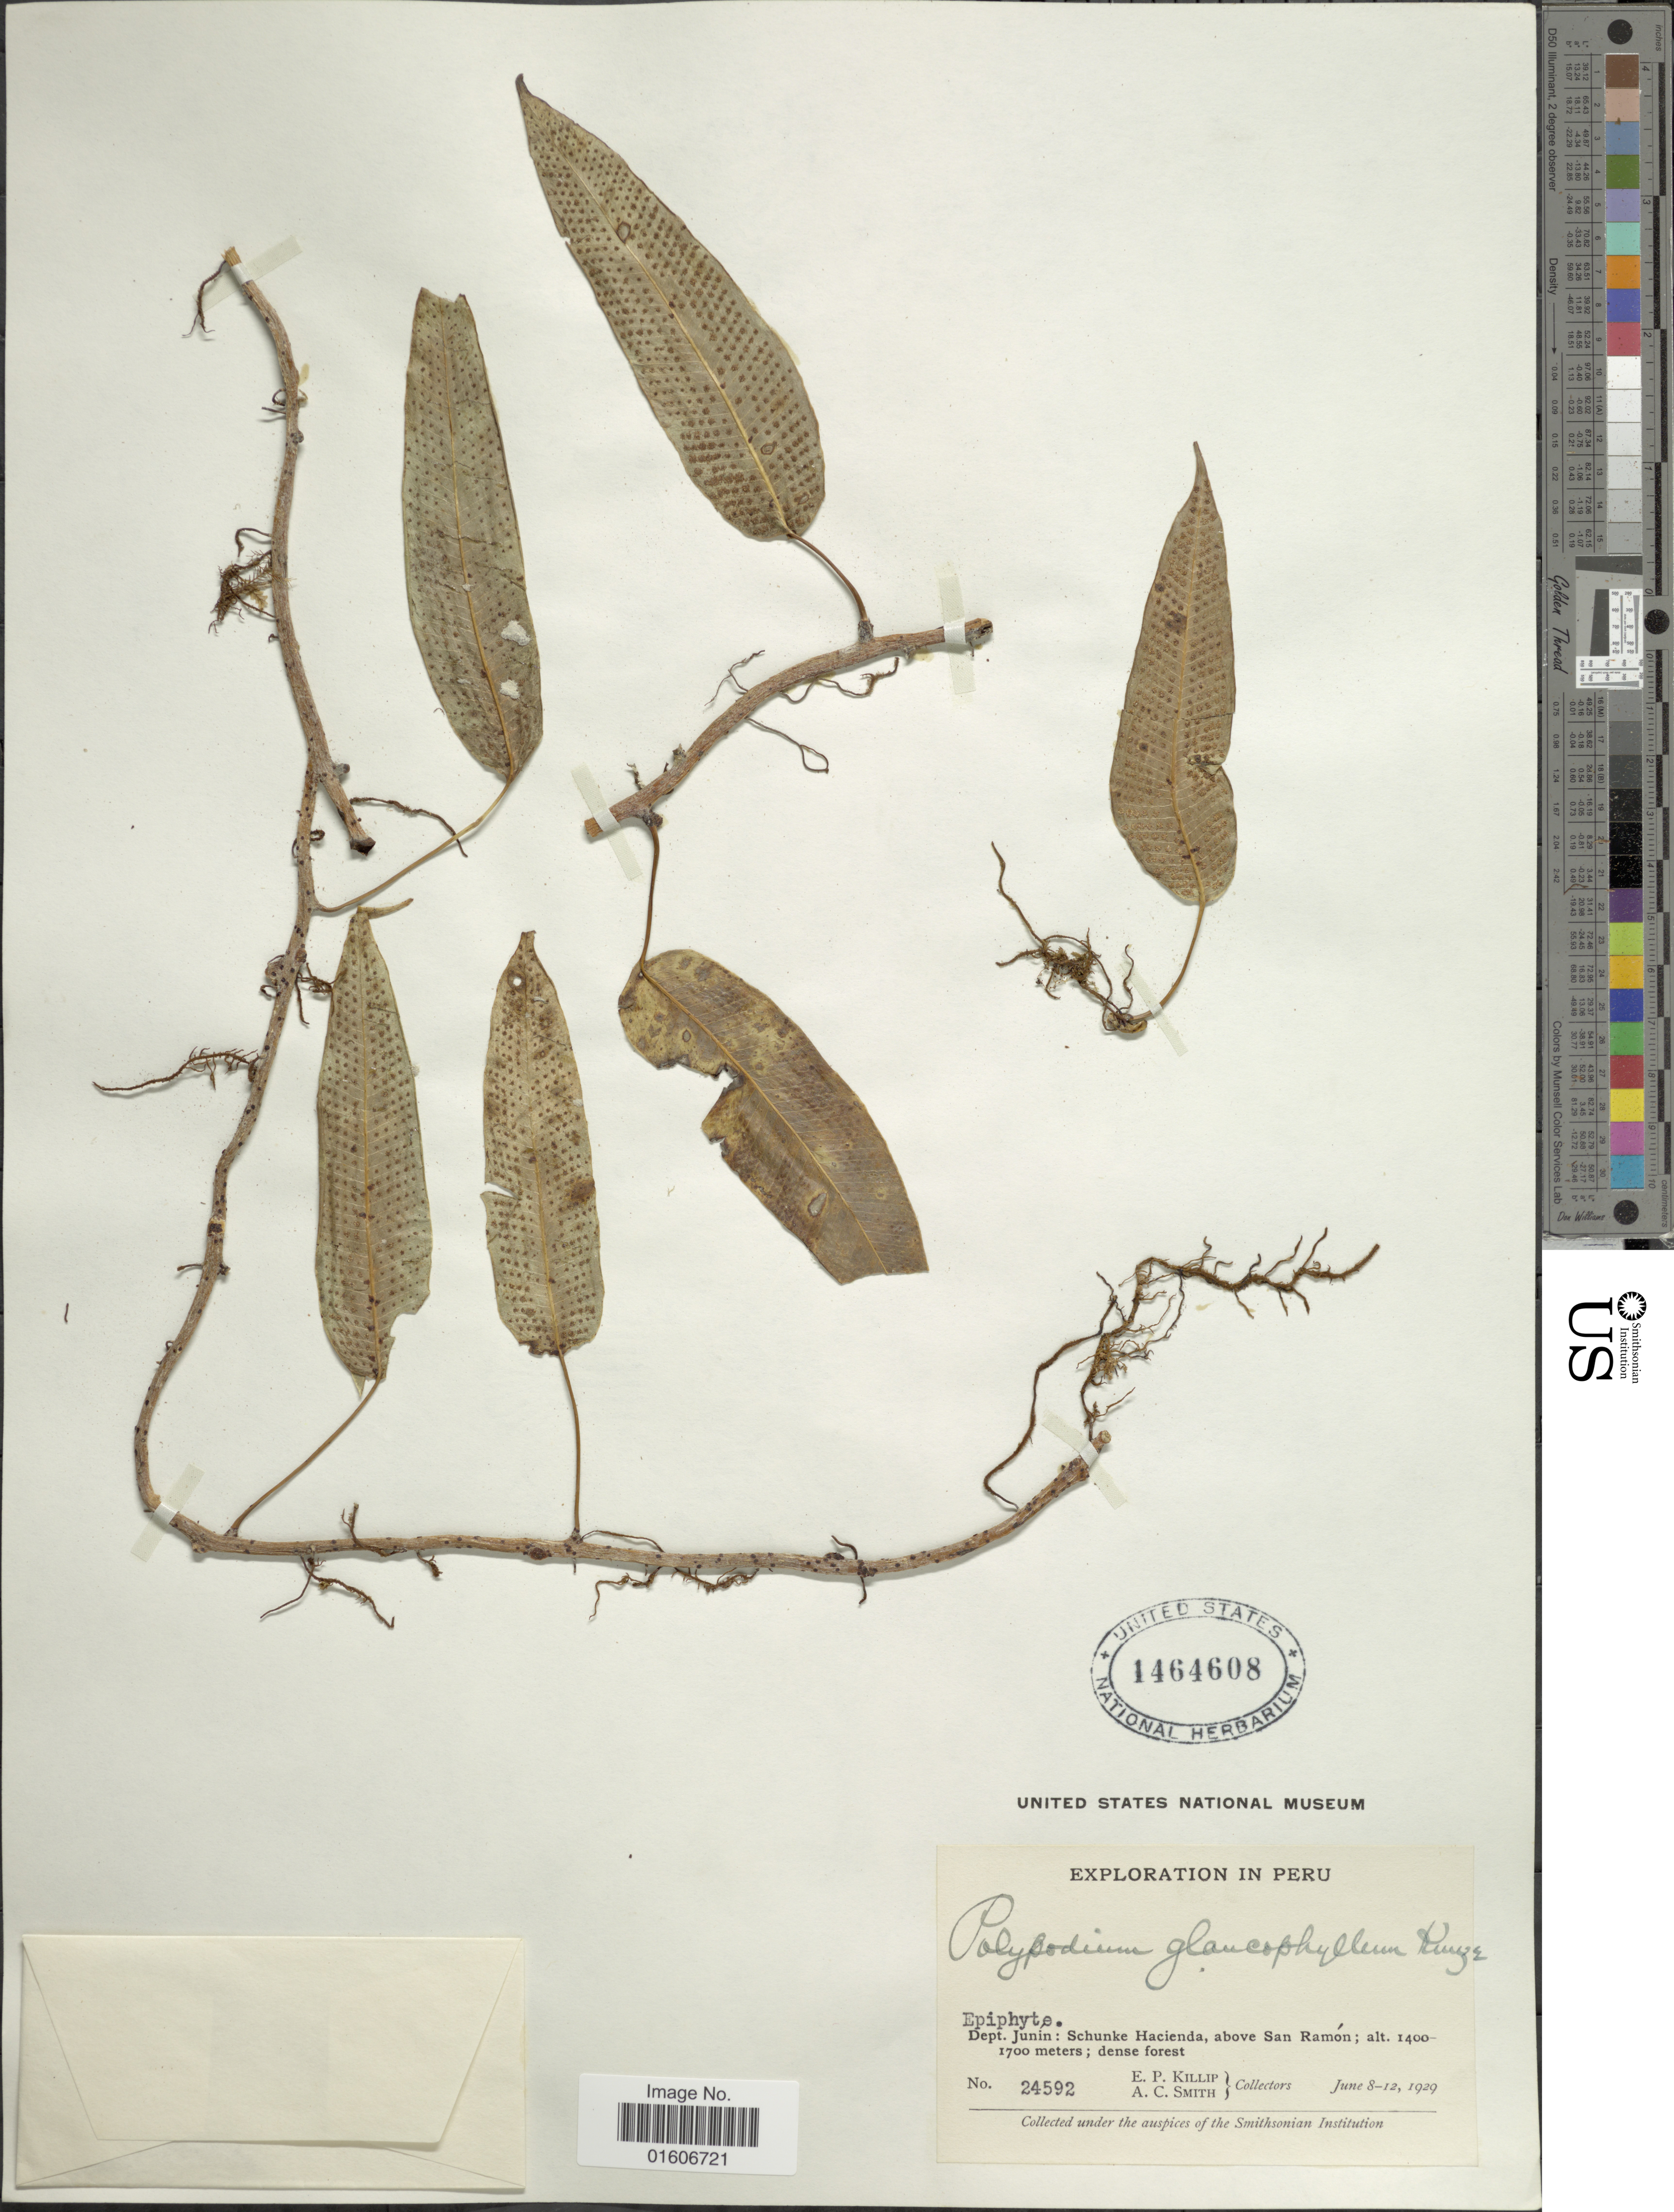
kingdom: Plantae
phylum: Tracheophyta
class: Polypodiopsida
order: Polypodiales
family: Polypodiaceae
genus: Serpocaulon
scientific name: Serpocaulon levigatum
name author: (Cav.) A.R. Sm.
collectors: E. P. Killip & A. C. Smith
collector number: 24592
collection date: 1929-06-08/1929-06-12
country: Peru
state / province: Junín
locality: Dept. Junín: Schunke Hacienda, above San Ramón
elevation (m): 1400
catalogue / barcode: US 1464608